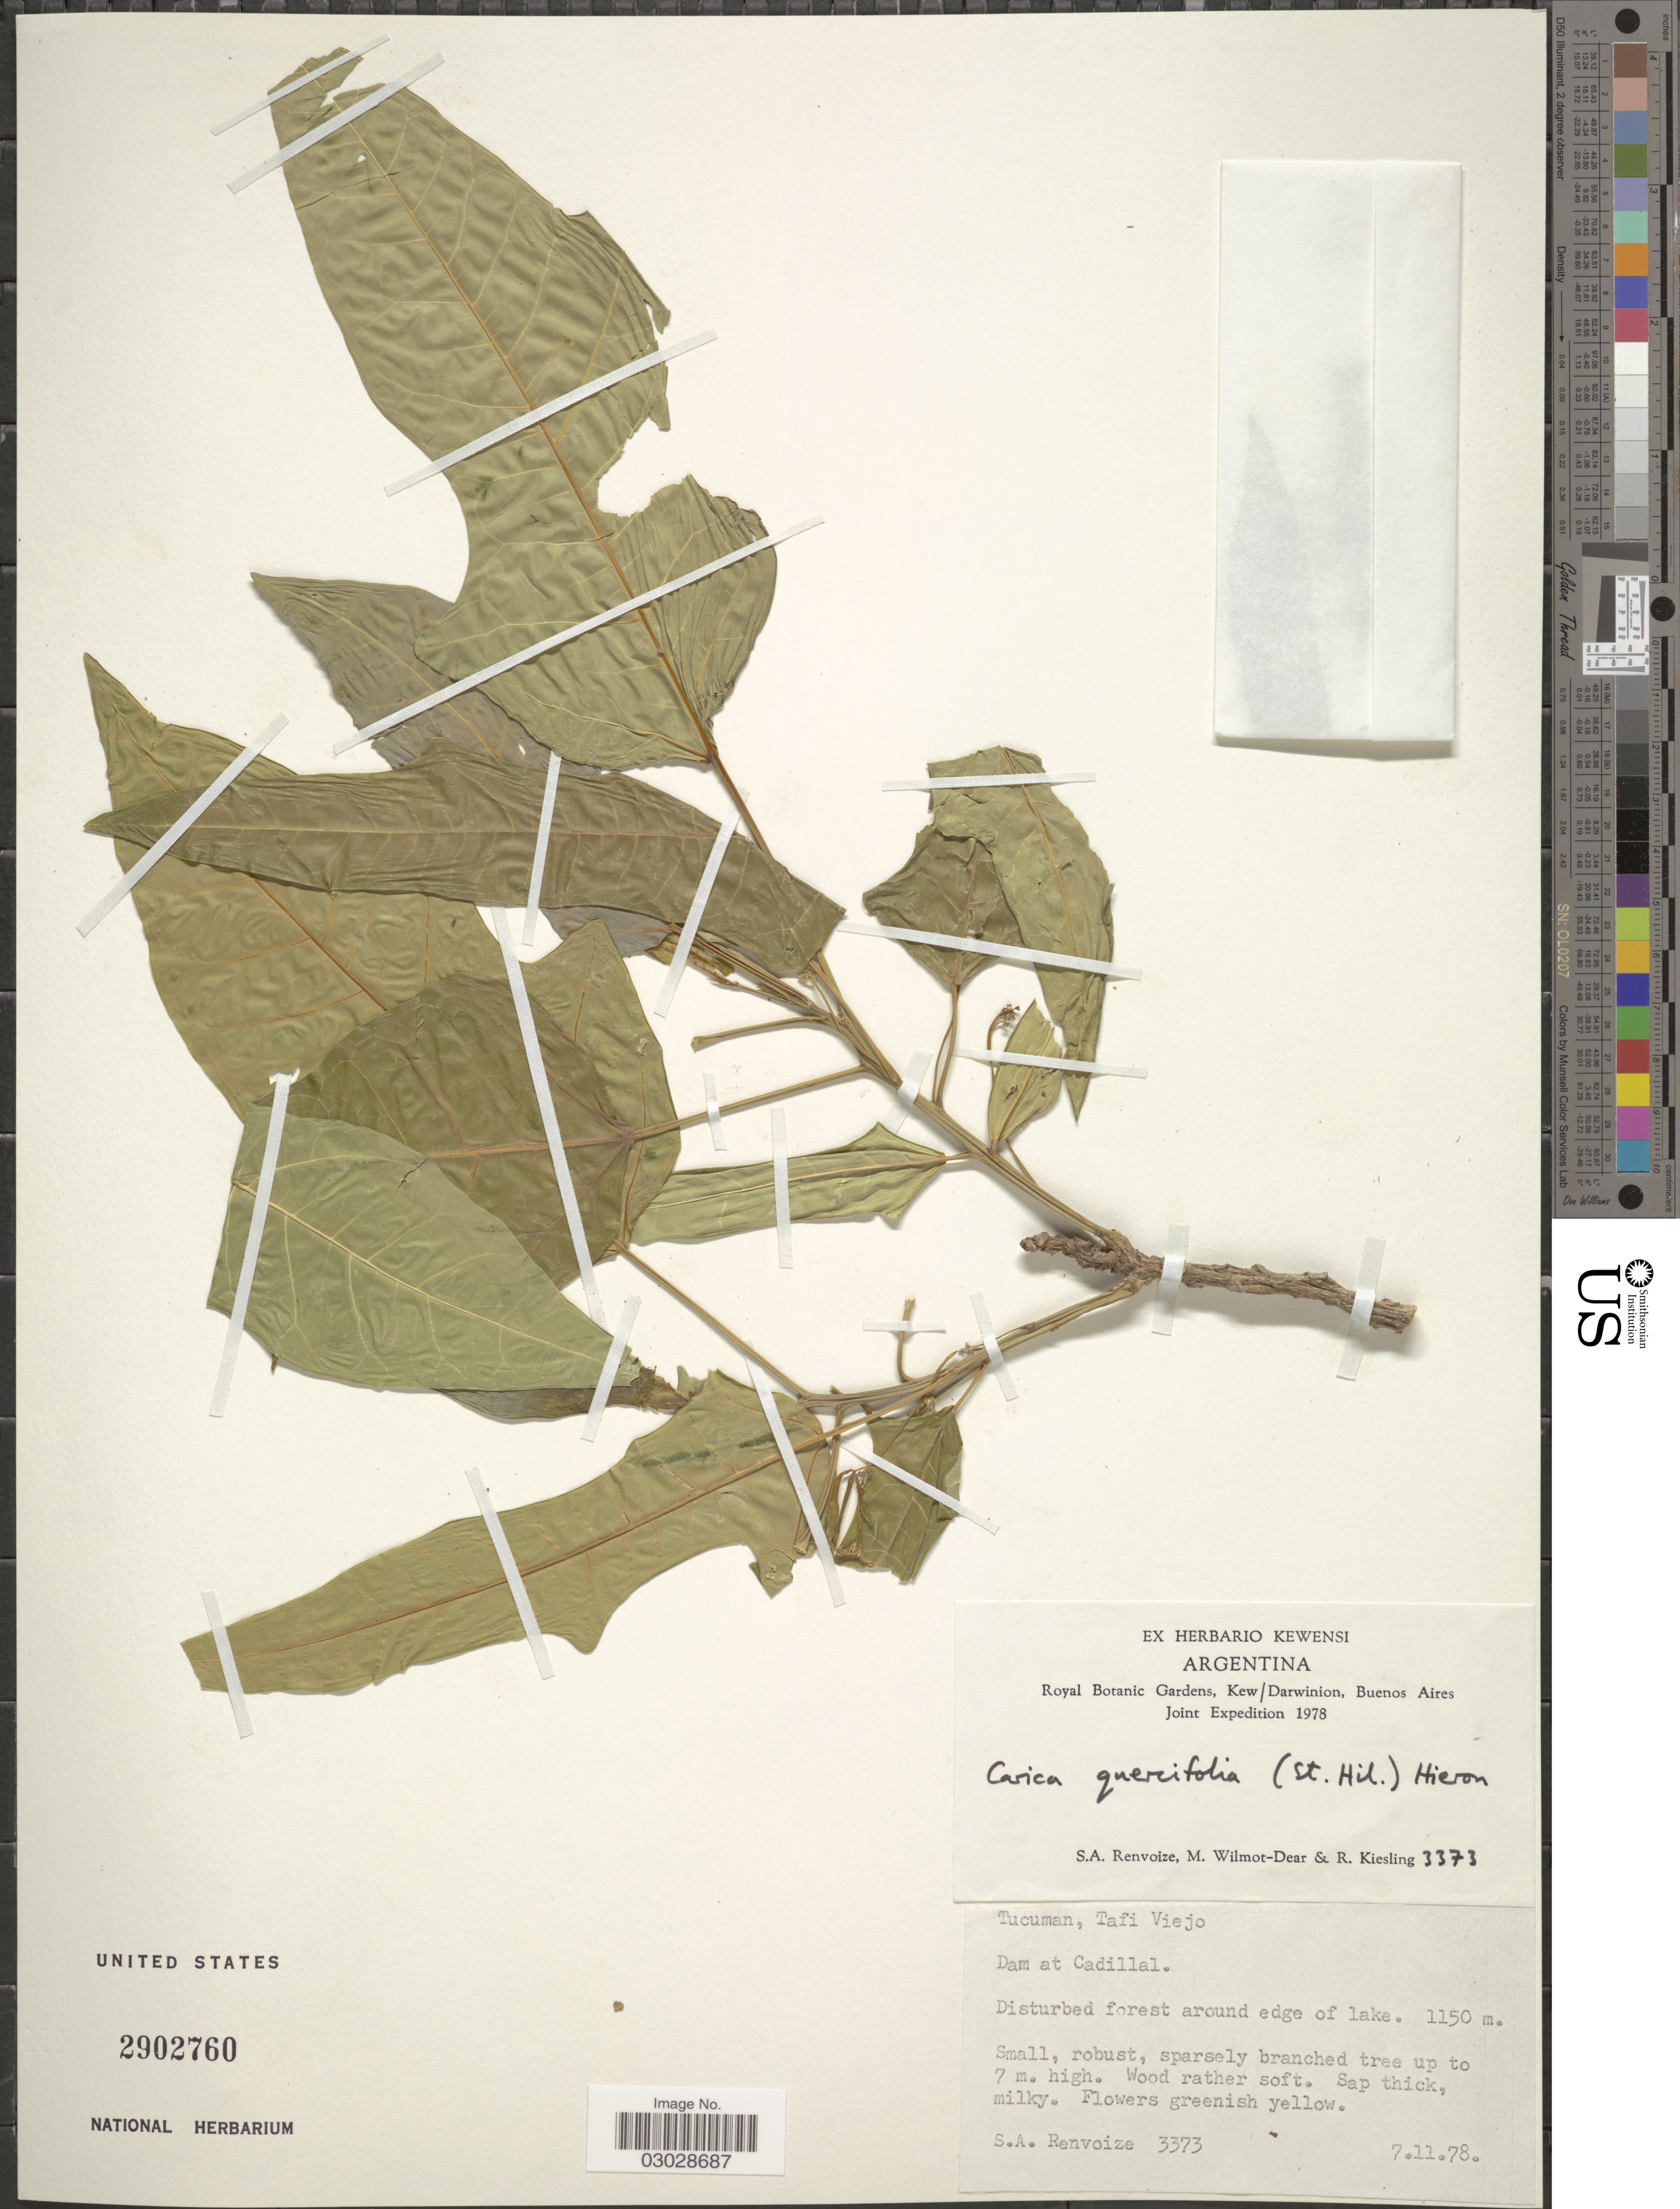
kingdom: Plantae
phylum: Tracheophyta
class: Magnoliopsida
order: Brassicales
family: Caricaceae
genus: Vasconcellea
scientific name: Vasconcellea quercifolia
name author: A. St.-Hil.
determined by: Strong, M. T., (US), Smithsonian Institution - National Museum of Natural History (UNITED STATES)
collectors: S. A. Renvoize, M. Wilmot-Dear & R. Kiesling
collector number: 3373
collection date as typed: Transcribed d/m/y: 7/11/78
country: Argentina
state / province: Tucuman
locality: Buenos Aires Joint, Tafi Viejo.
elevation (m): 1150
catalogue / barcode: US 2902760